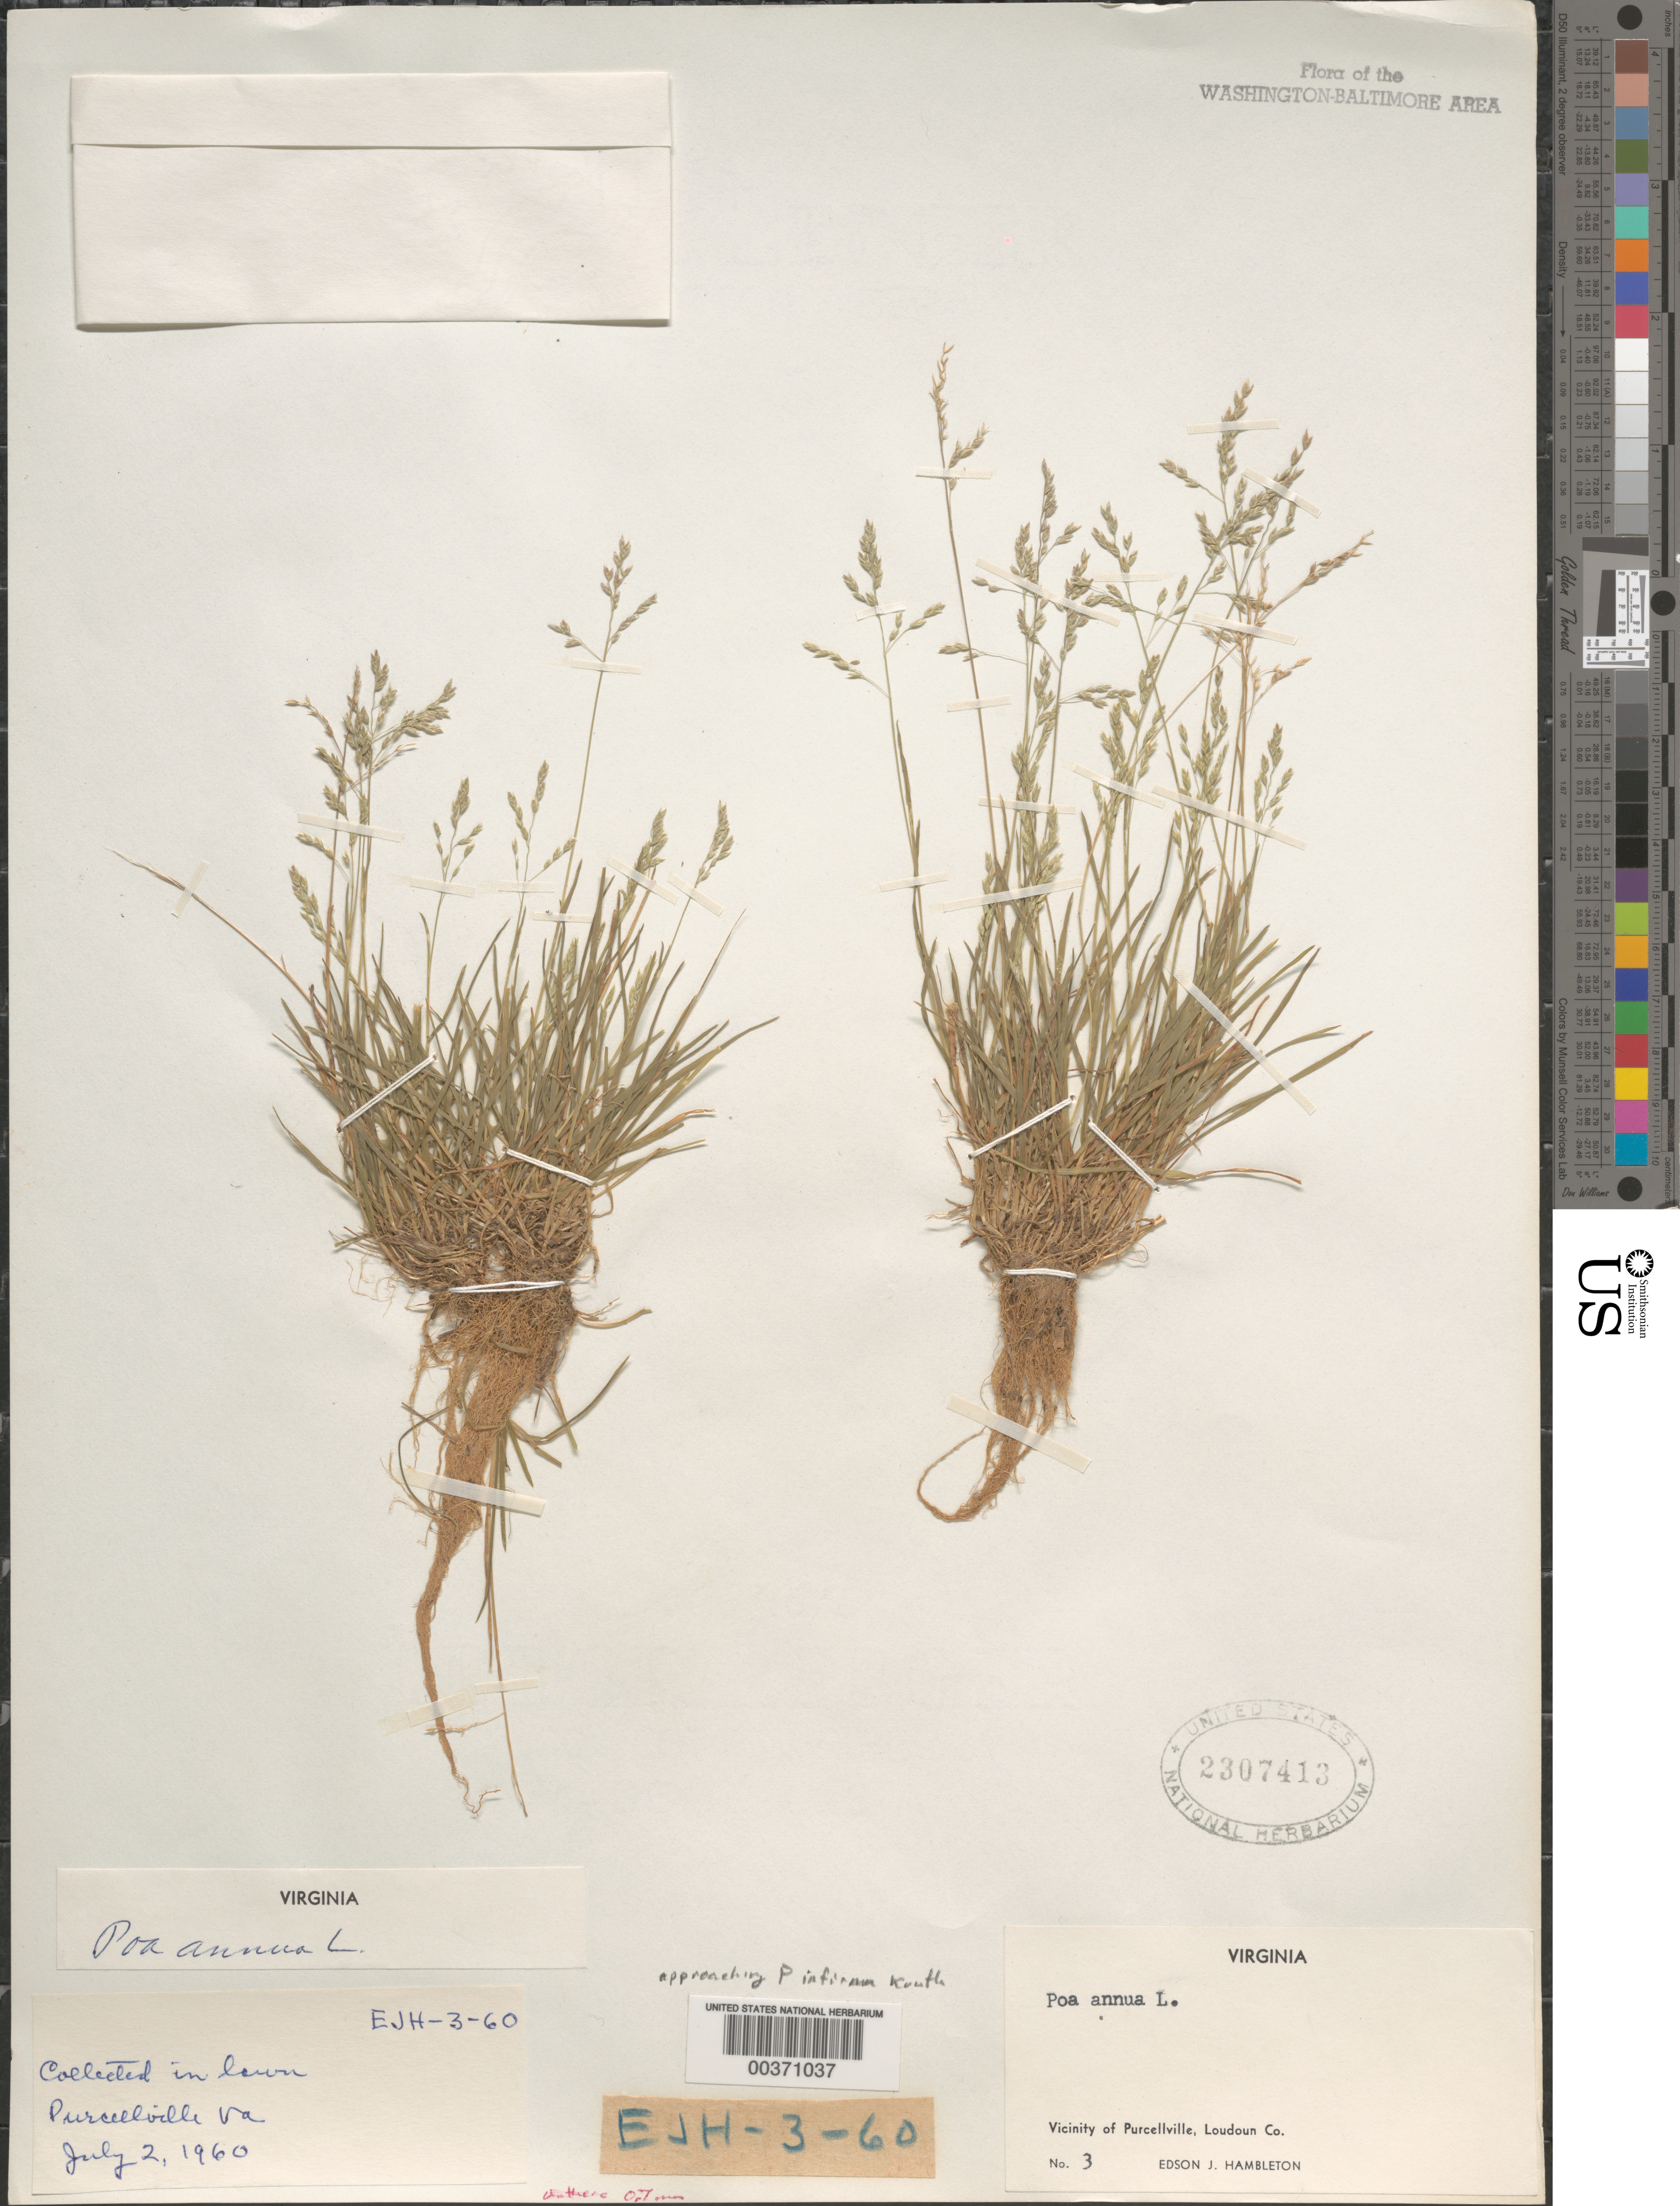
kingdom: Plantae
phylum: Tracheophyta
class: Liliopsida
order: Poales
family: Poaceae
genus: Poa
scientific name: Poa annua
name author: L.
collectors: E. Hambleton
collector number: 3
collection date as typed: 02 Jul 1960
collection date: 1960-07-02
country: United States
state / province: Virginia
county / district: Loudoun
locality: Purcellville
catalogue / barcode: US 2307413